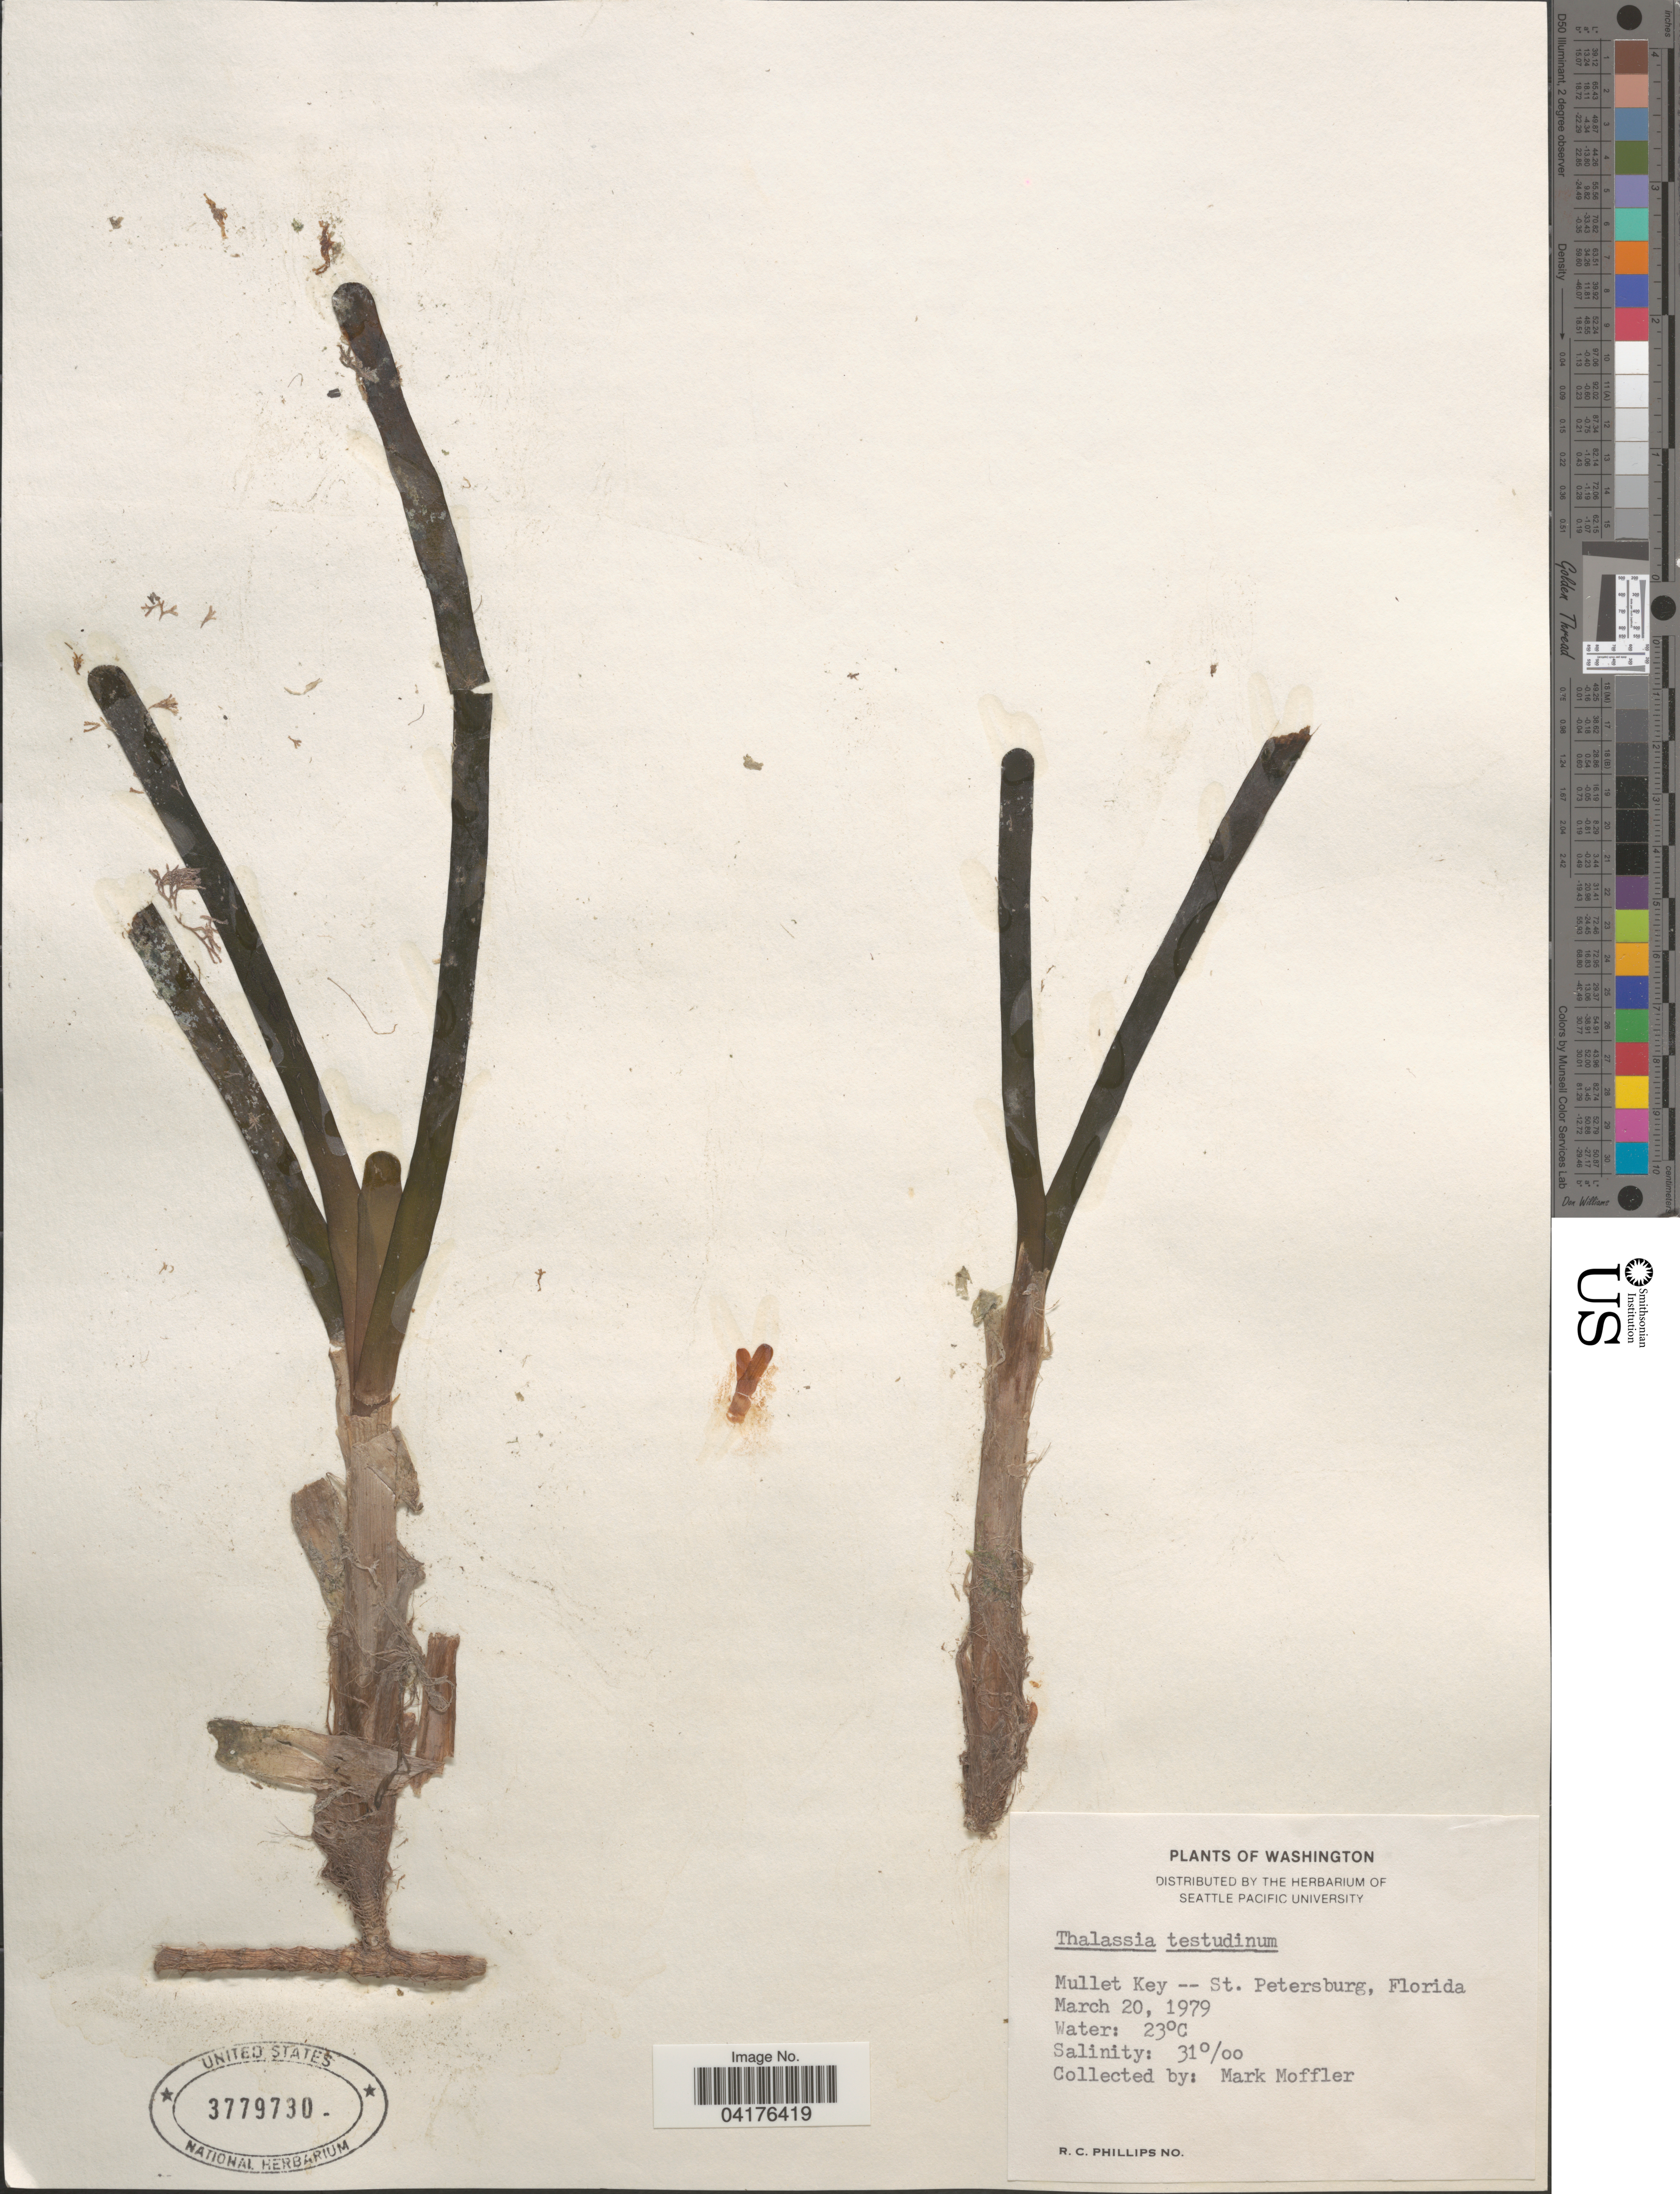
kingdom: Plantae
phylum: Tracheophyta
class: Liliopsida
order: Alismatales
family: Hydrocharitaceae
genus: Thalassia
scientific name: Thalassia testudinum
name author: Banks & Sol. ex K.D. Koenig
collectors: M. Moffler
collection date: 1979-03-20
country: United States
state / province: Florida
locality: Mullet Key -- St. Petersburg.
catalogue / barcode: US 3779730